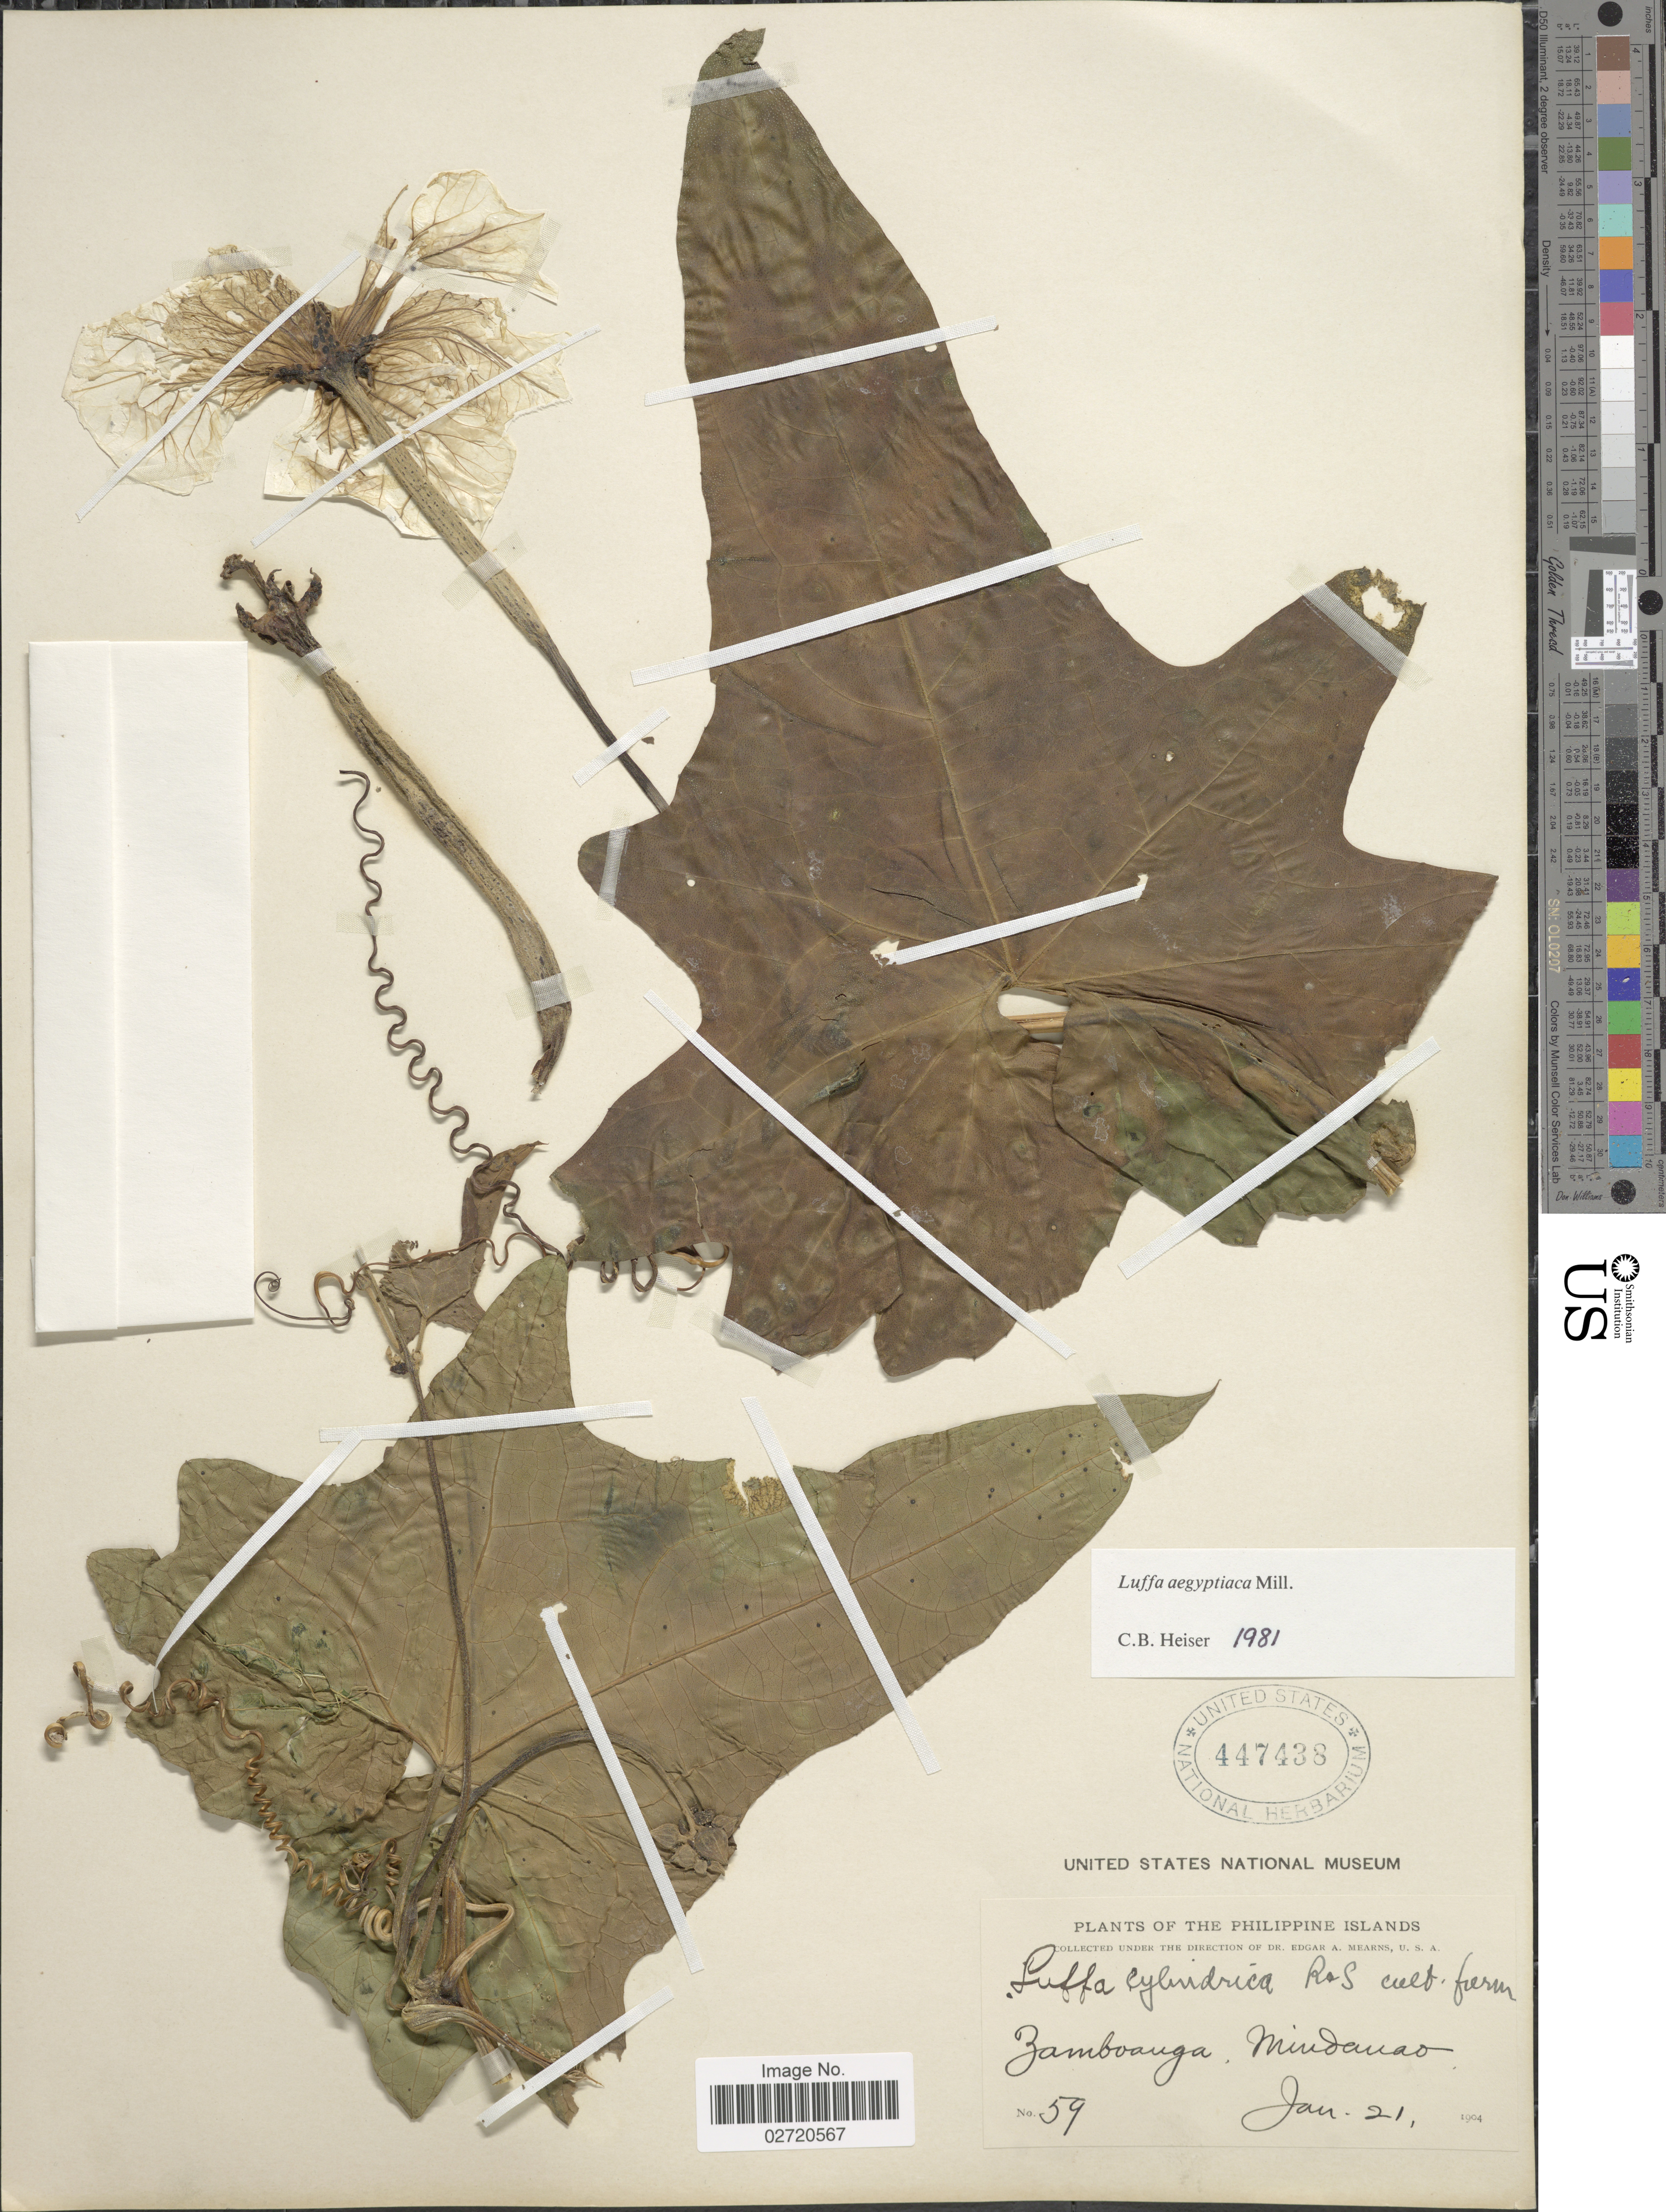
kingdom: Plantae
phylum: Tracheophyta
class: Magnoliopsida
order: Cucurbitales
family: Cucurbitaceae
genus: Luffa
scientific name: Luffa aegyptiaca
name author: Mill.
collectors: E. A. Mearns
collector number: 59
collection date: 1904-01-21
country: Philippines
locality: Zamboanga; Mindanao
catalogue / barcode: US 447438